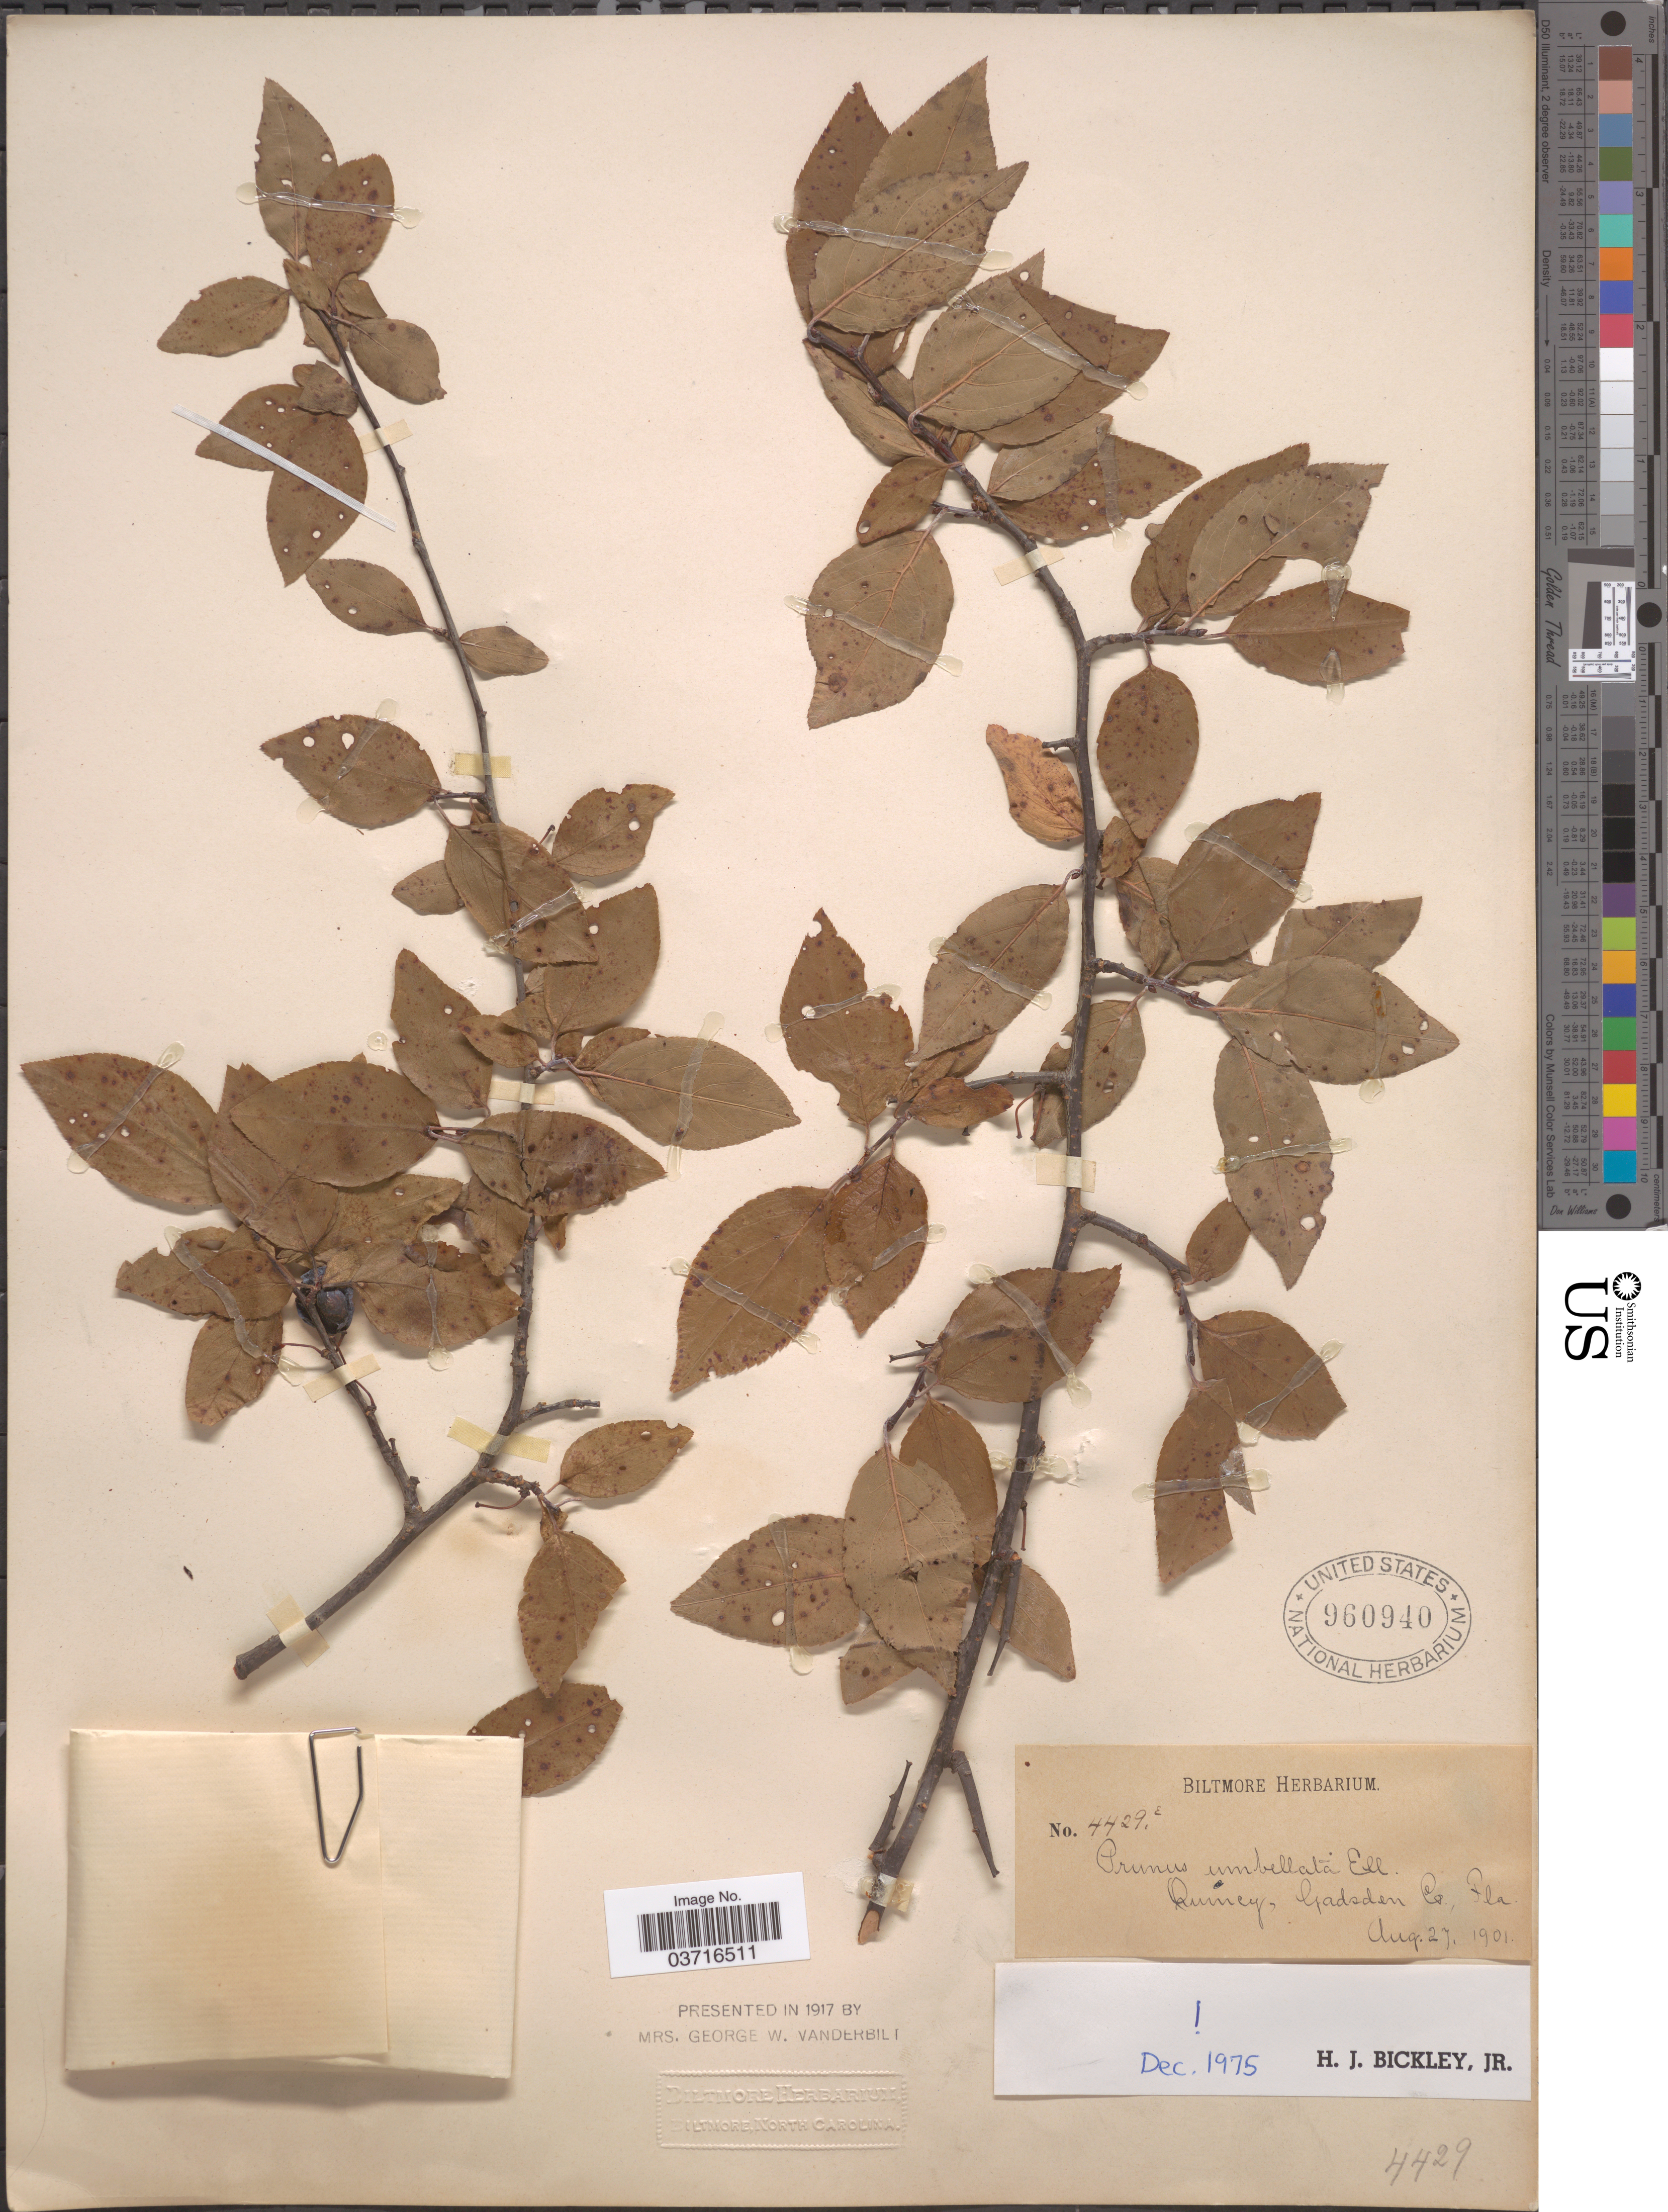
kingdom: Plantae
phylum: Tracheophyta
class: Magnoliopsida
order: Rosales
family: Rosaceae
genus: Prunus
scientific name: Prunus umbellata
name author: Elliott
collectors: ex herb. Biltmore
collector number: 4429e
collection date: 1901-08-27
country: United States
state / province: Florida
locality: Quincy, Gadsden Co.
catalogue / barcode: US 960940